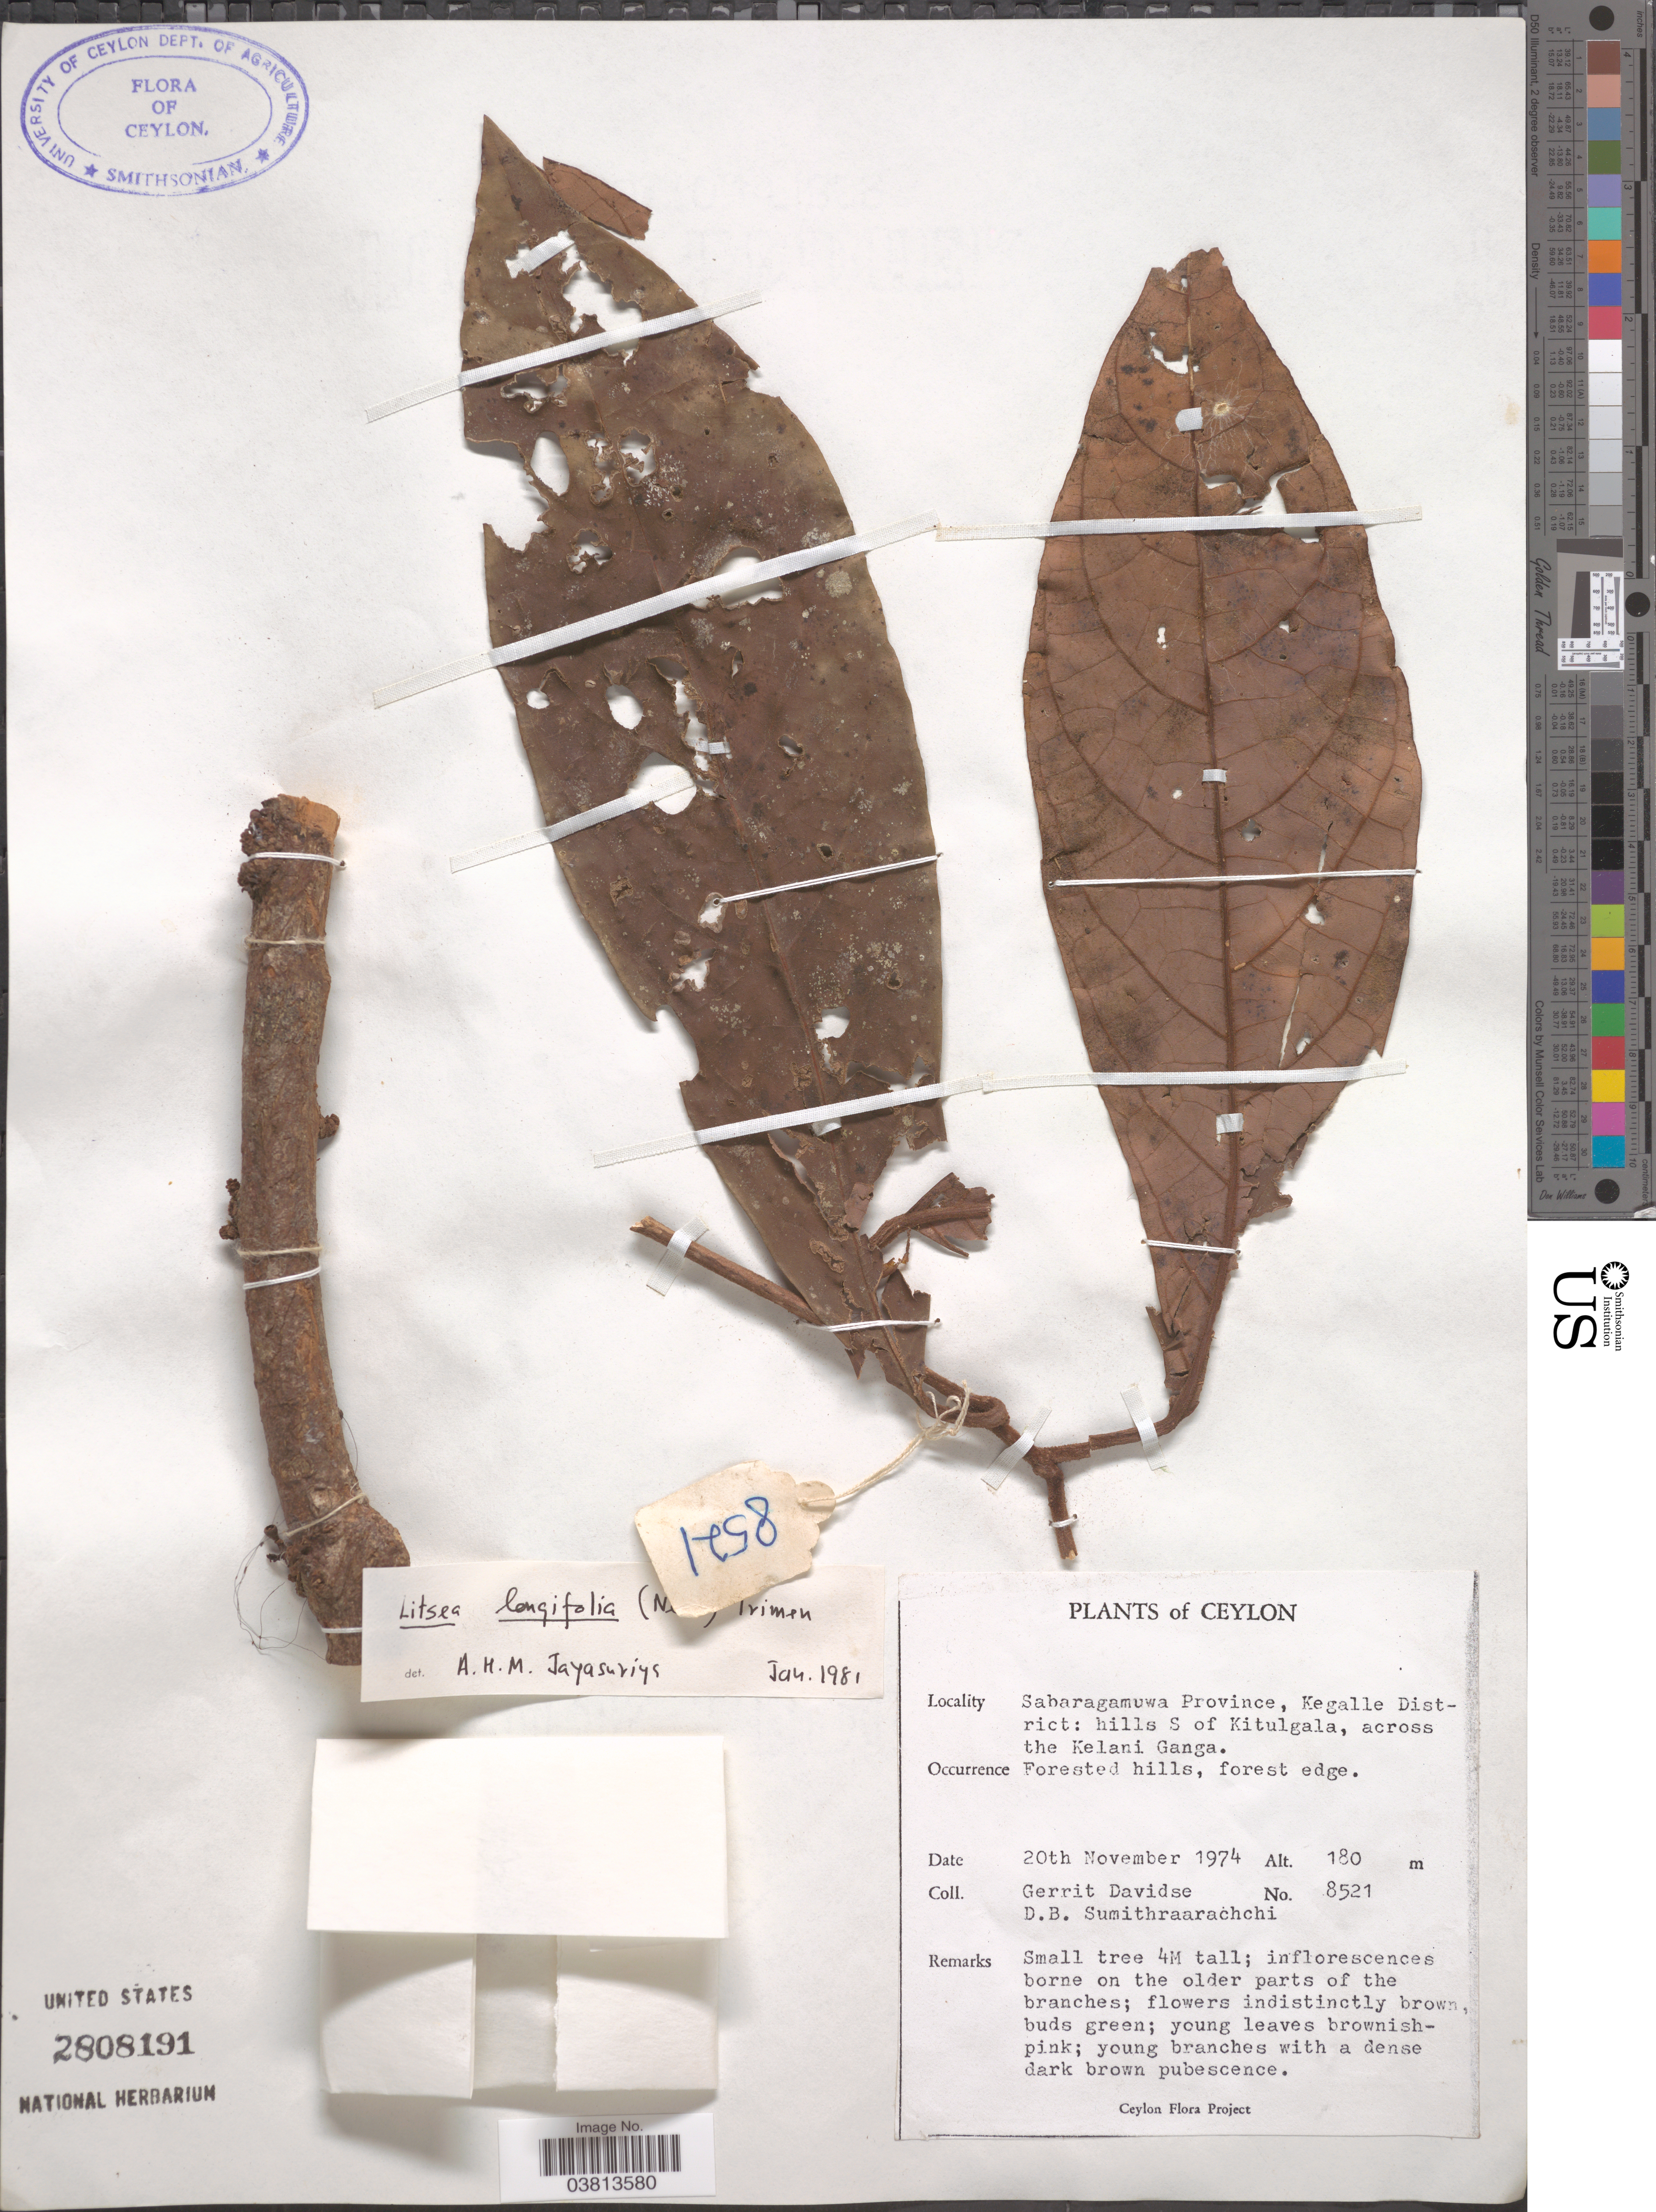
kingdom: Plantae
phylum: Tracheophyta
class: Magnoliopsida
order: Laurales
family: Lauraceae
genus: Litsea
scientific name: Litsea longifolia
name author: (Nees) Trimen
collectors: G. Davidse & D. B. Sumithraarachchi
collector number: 8521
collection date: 1974-11-20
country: Sri Lanka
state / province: Sabaragamuwa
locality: Ceylon. Kegalle District: hills S of Kitulgala, across the Kelani Ganga. Forested hills, forest edge.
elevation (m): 180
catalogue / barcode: US 2808191